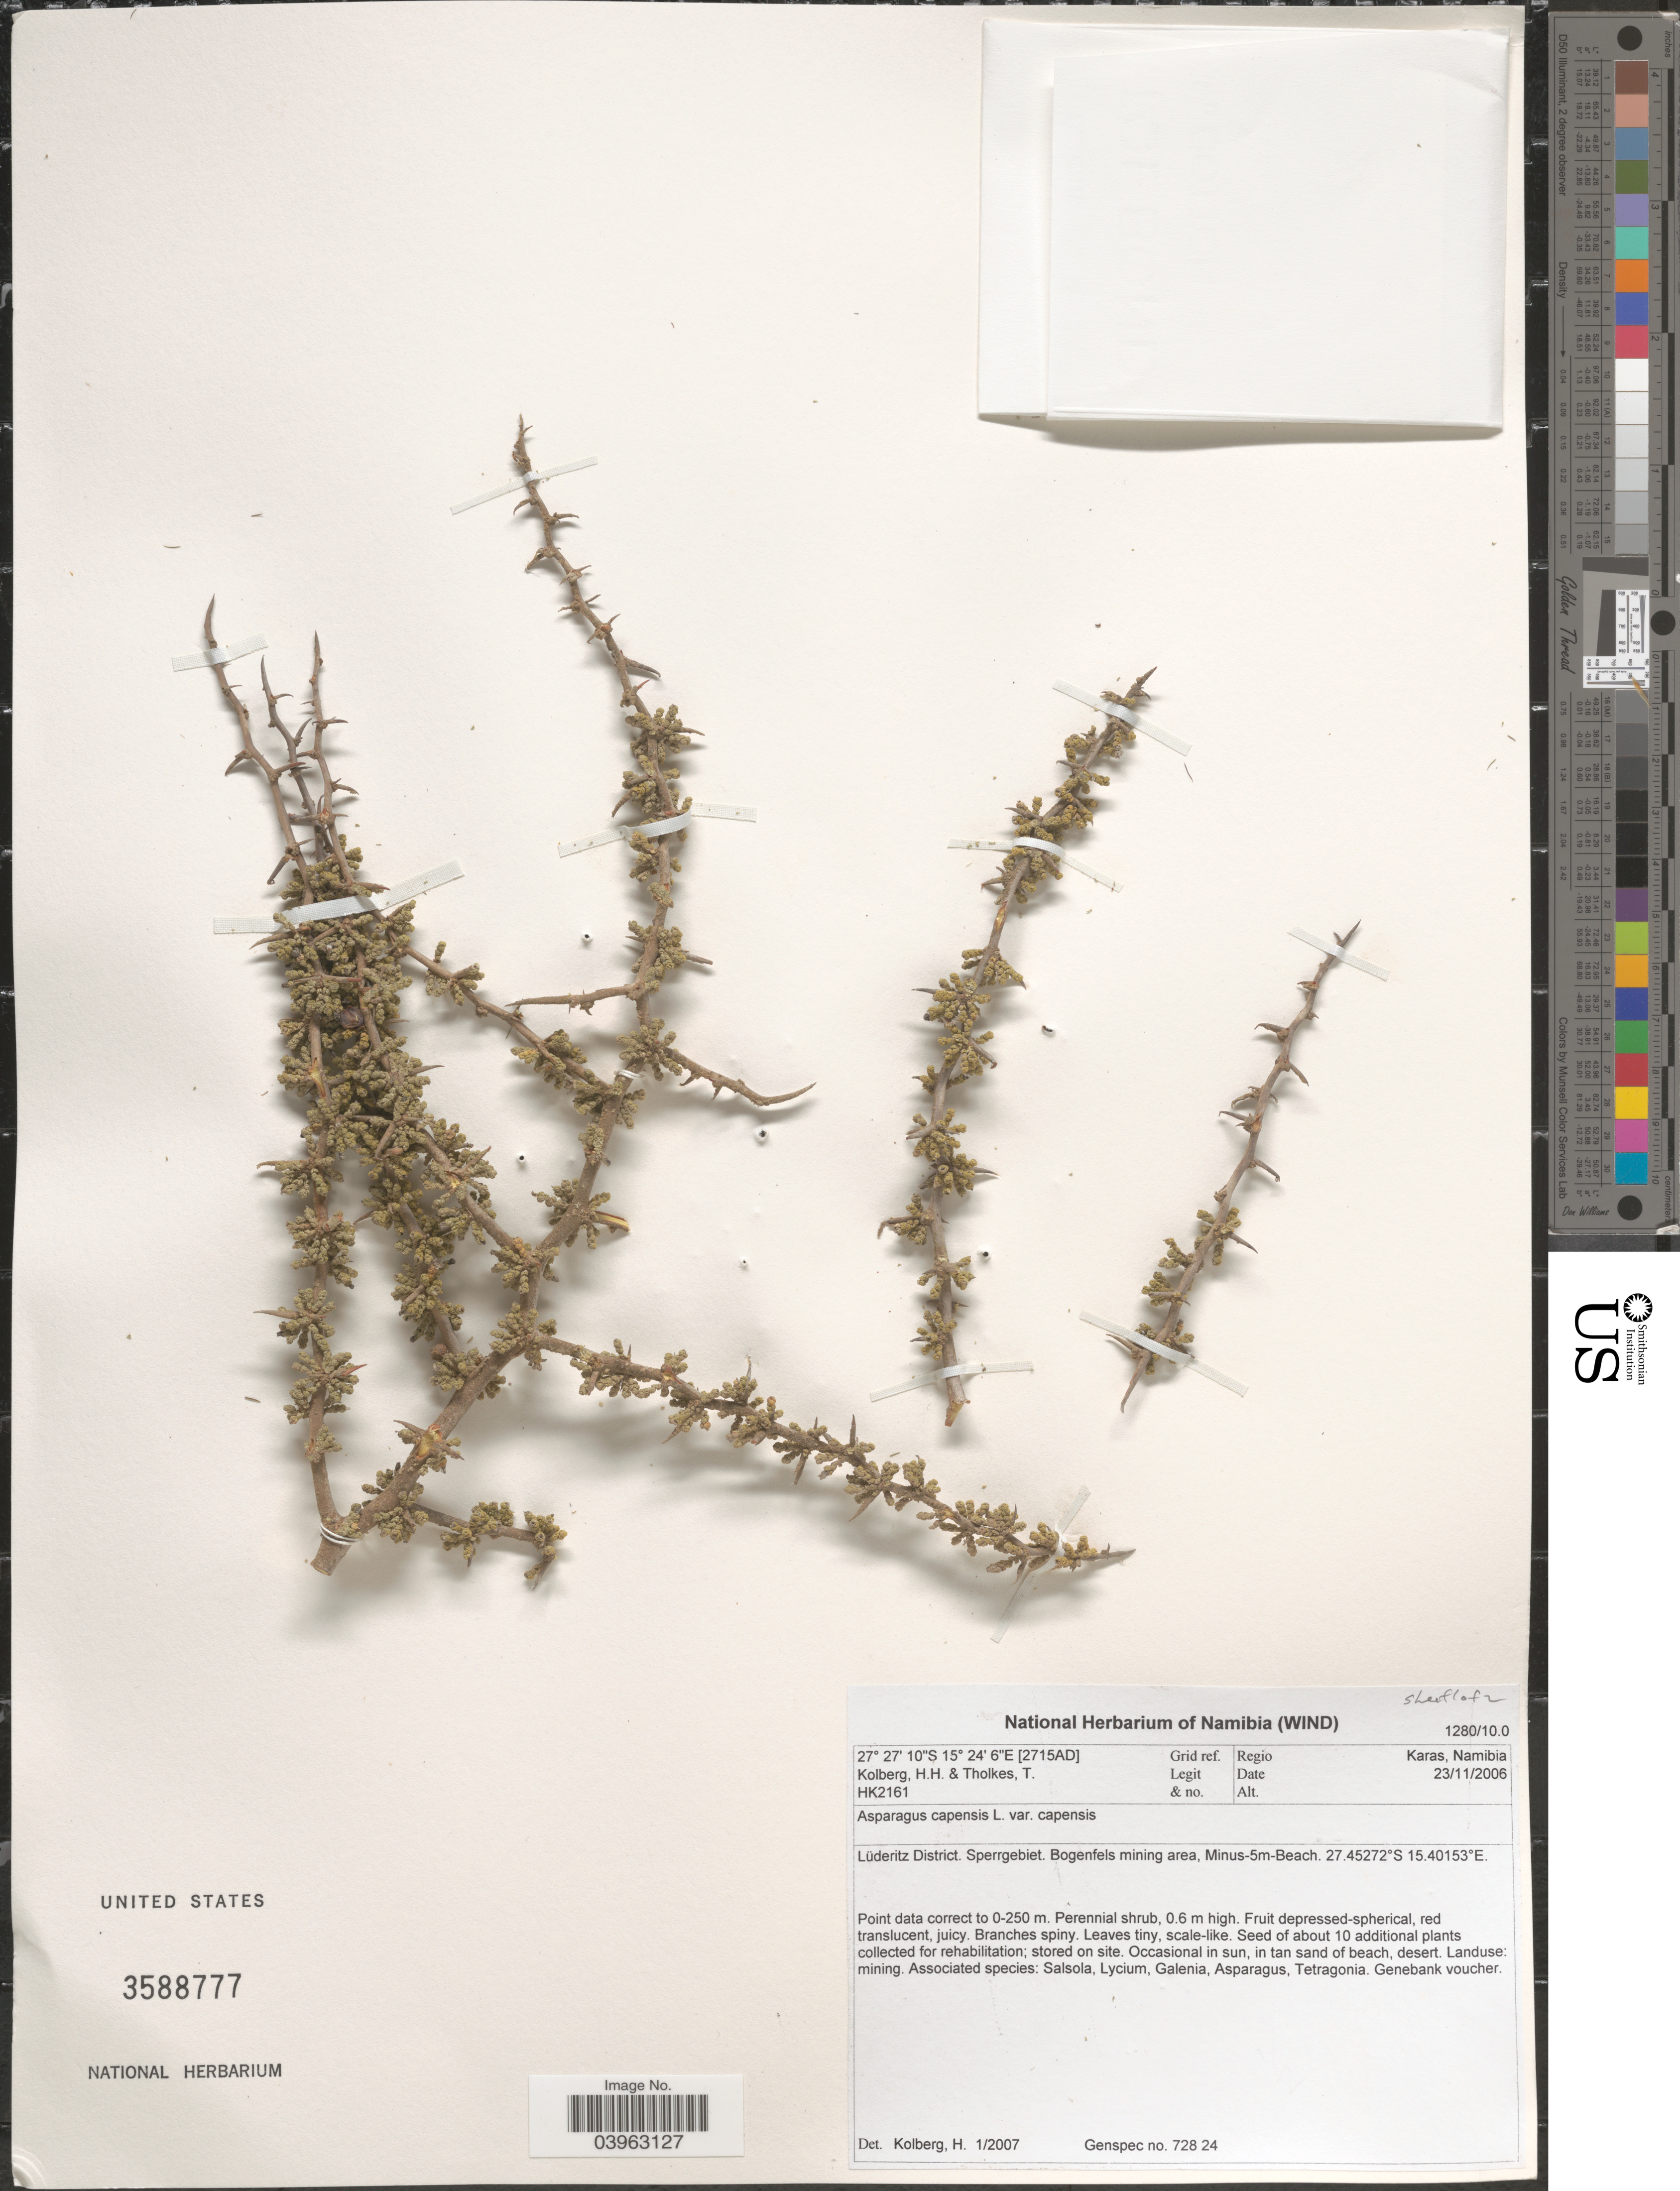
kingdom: Plantae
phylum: Tracheophyta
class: Liliopsida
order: Asparagales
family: Asparagaceae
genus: Asparagus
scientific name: Asparagus capensis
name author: L.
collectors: H. H. Kolberg & T. Tholkes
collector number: HK2161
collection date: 2006-11-23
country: Namibia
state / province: Karas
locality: Grid ref. [2715AD]. Regio Karas. Lüderitz District. Sperrgebiet. Bogenfels mining area, Minus-5m-Beach.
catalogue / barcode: US 3588777